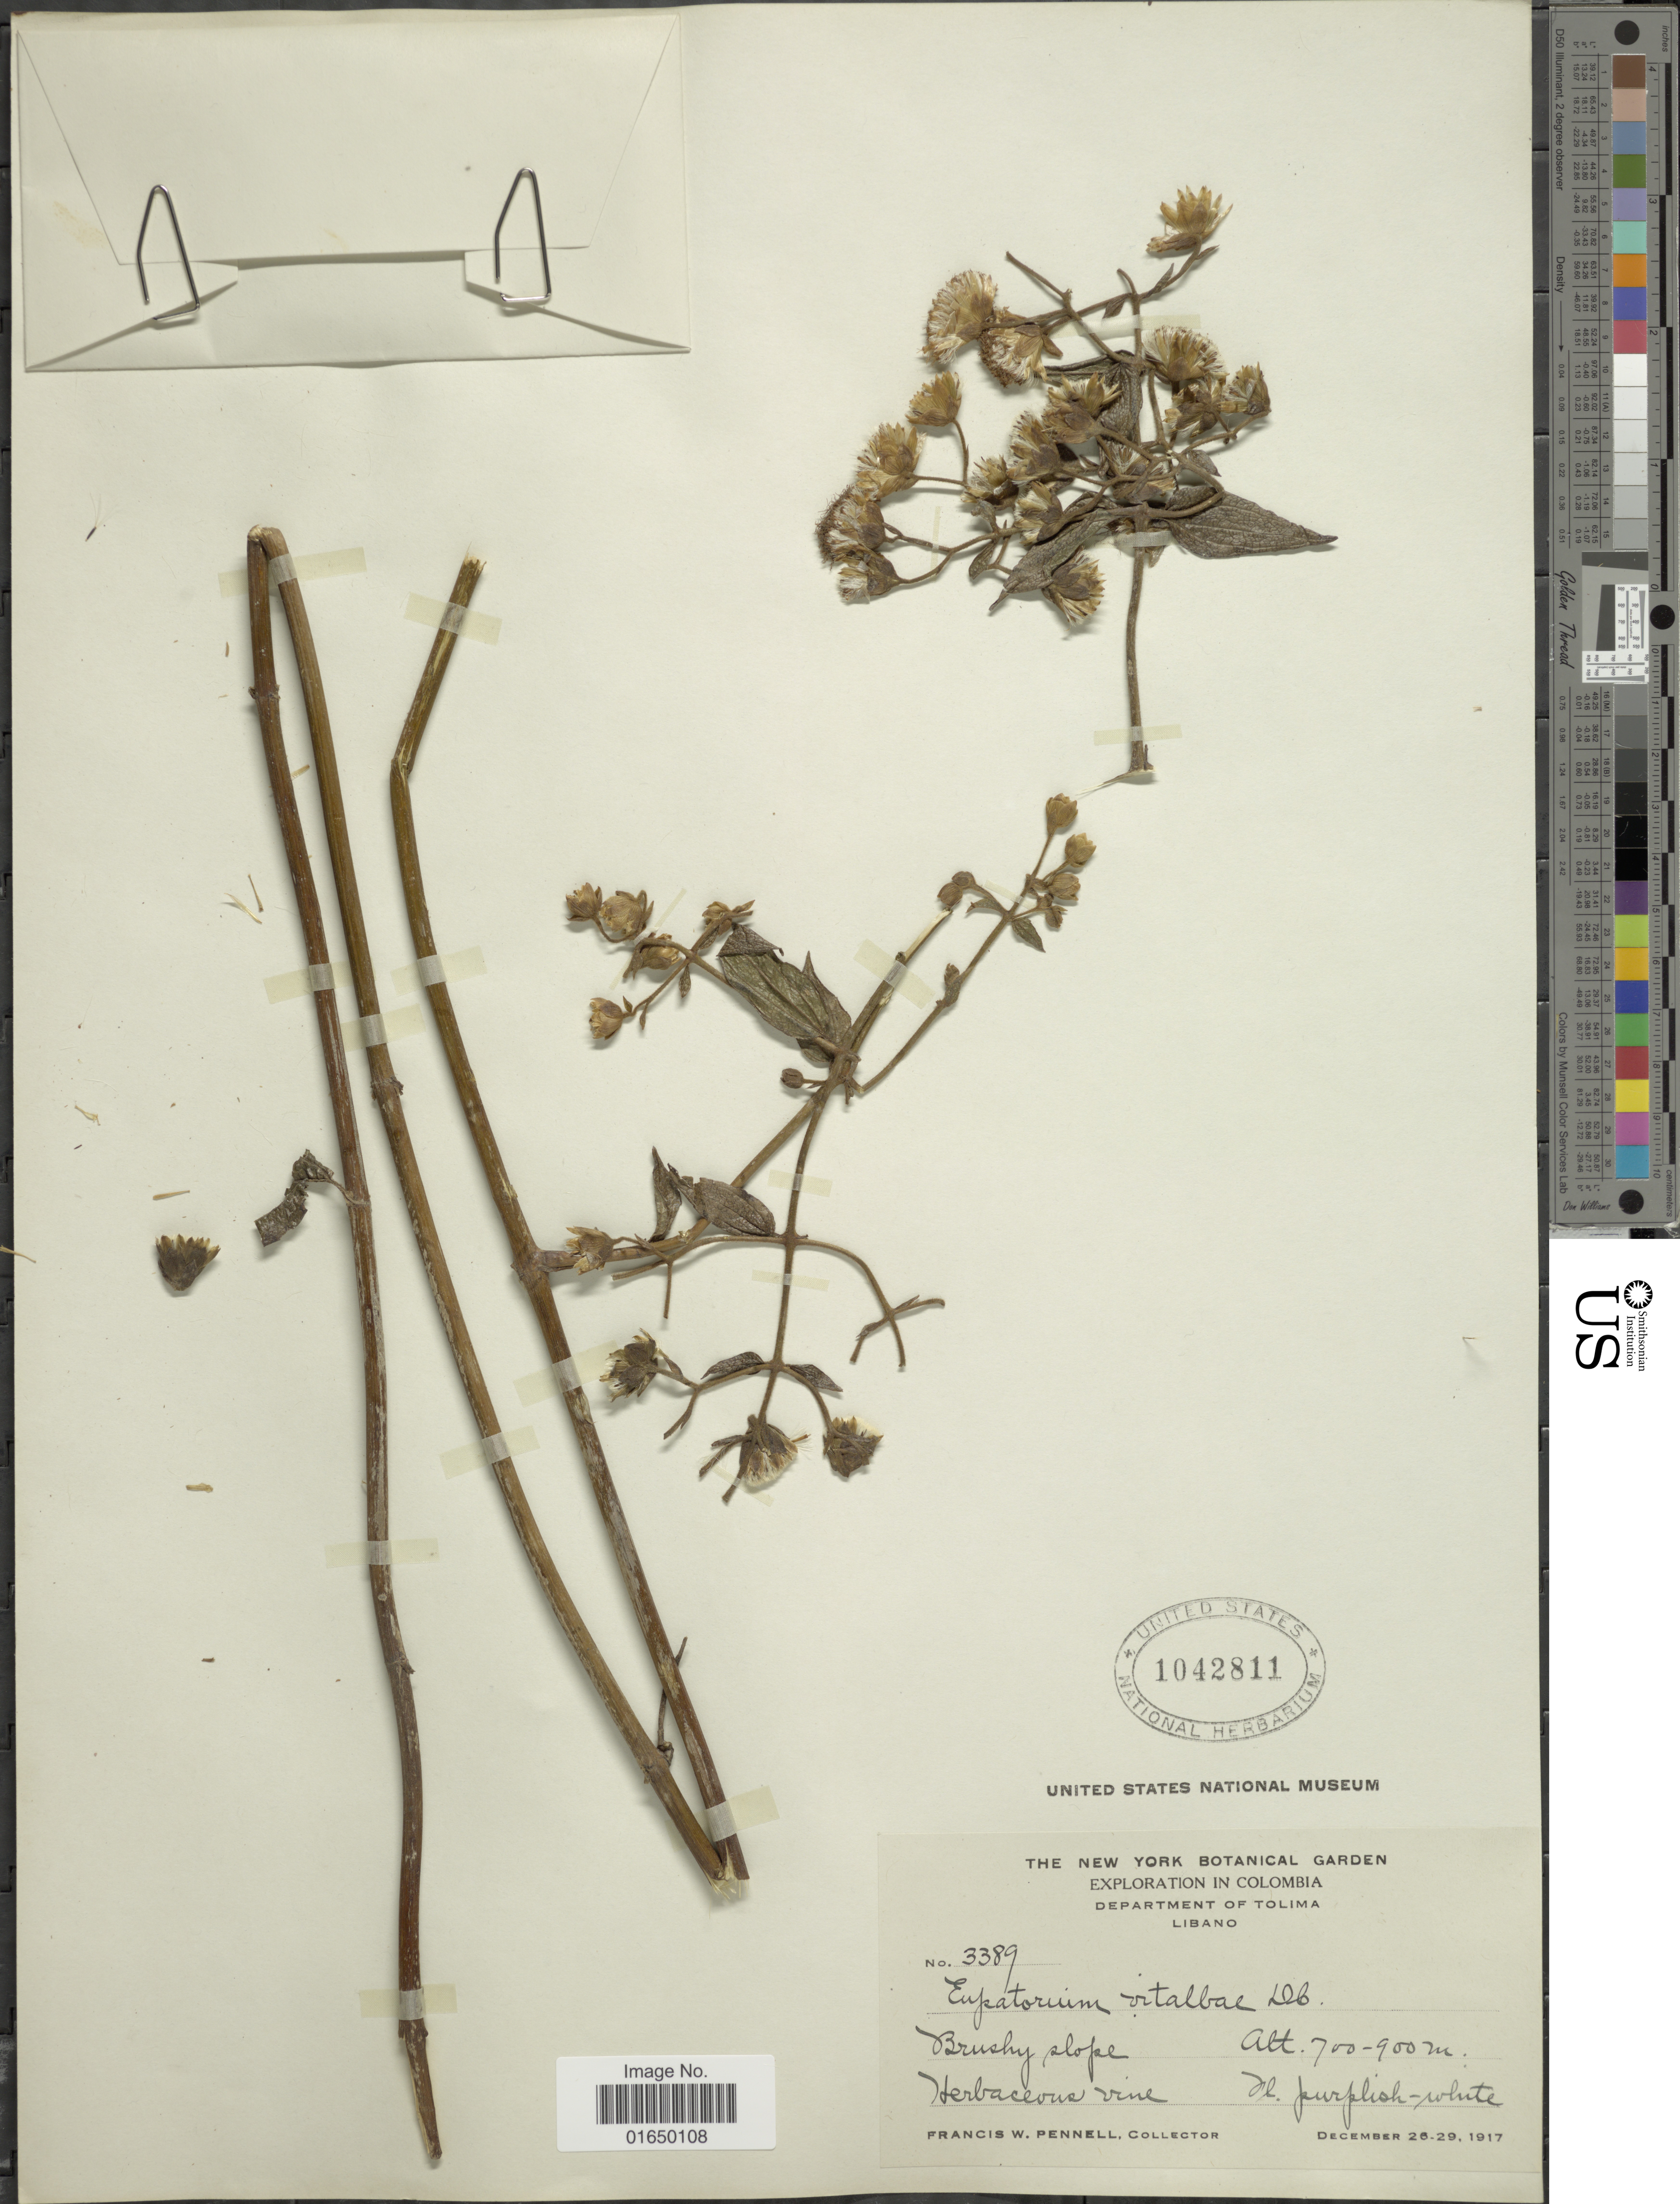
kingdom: Plantae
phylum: Tracheophyta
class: Magnoliopsida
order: Asterales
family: Asteraceae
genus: Heterocondylus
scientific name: Heterocondylus vitalbae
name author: (DC.) R.M. King & H. Rob.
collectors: F. W. Pennell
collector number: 3389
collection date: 1917-12-26/1917-12-29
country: Colombia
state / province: Tolima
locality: Department of Tolima, Libano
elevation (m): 700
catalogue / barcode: US 1042811